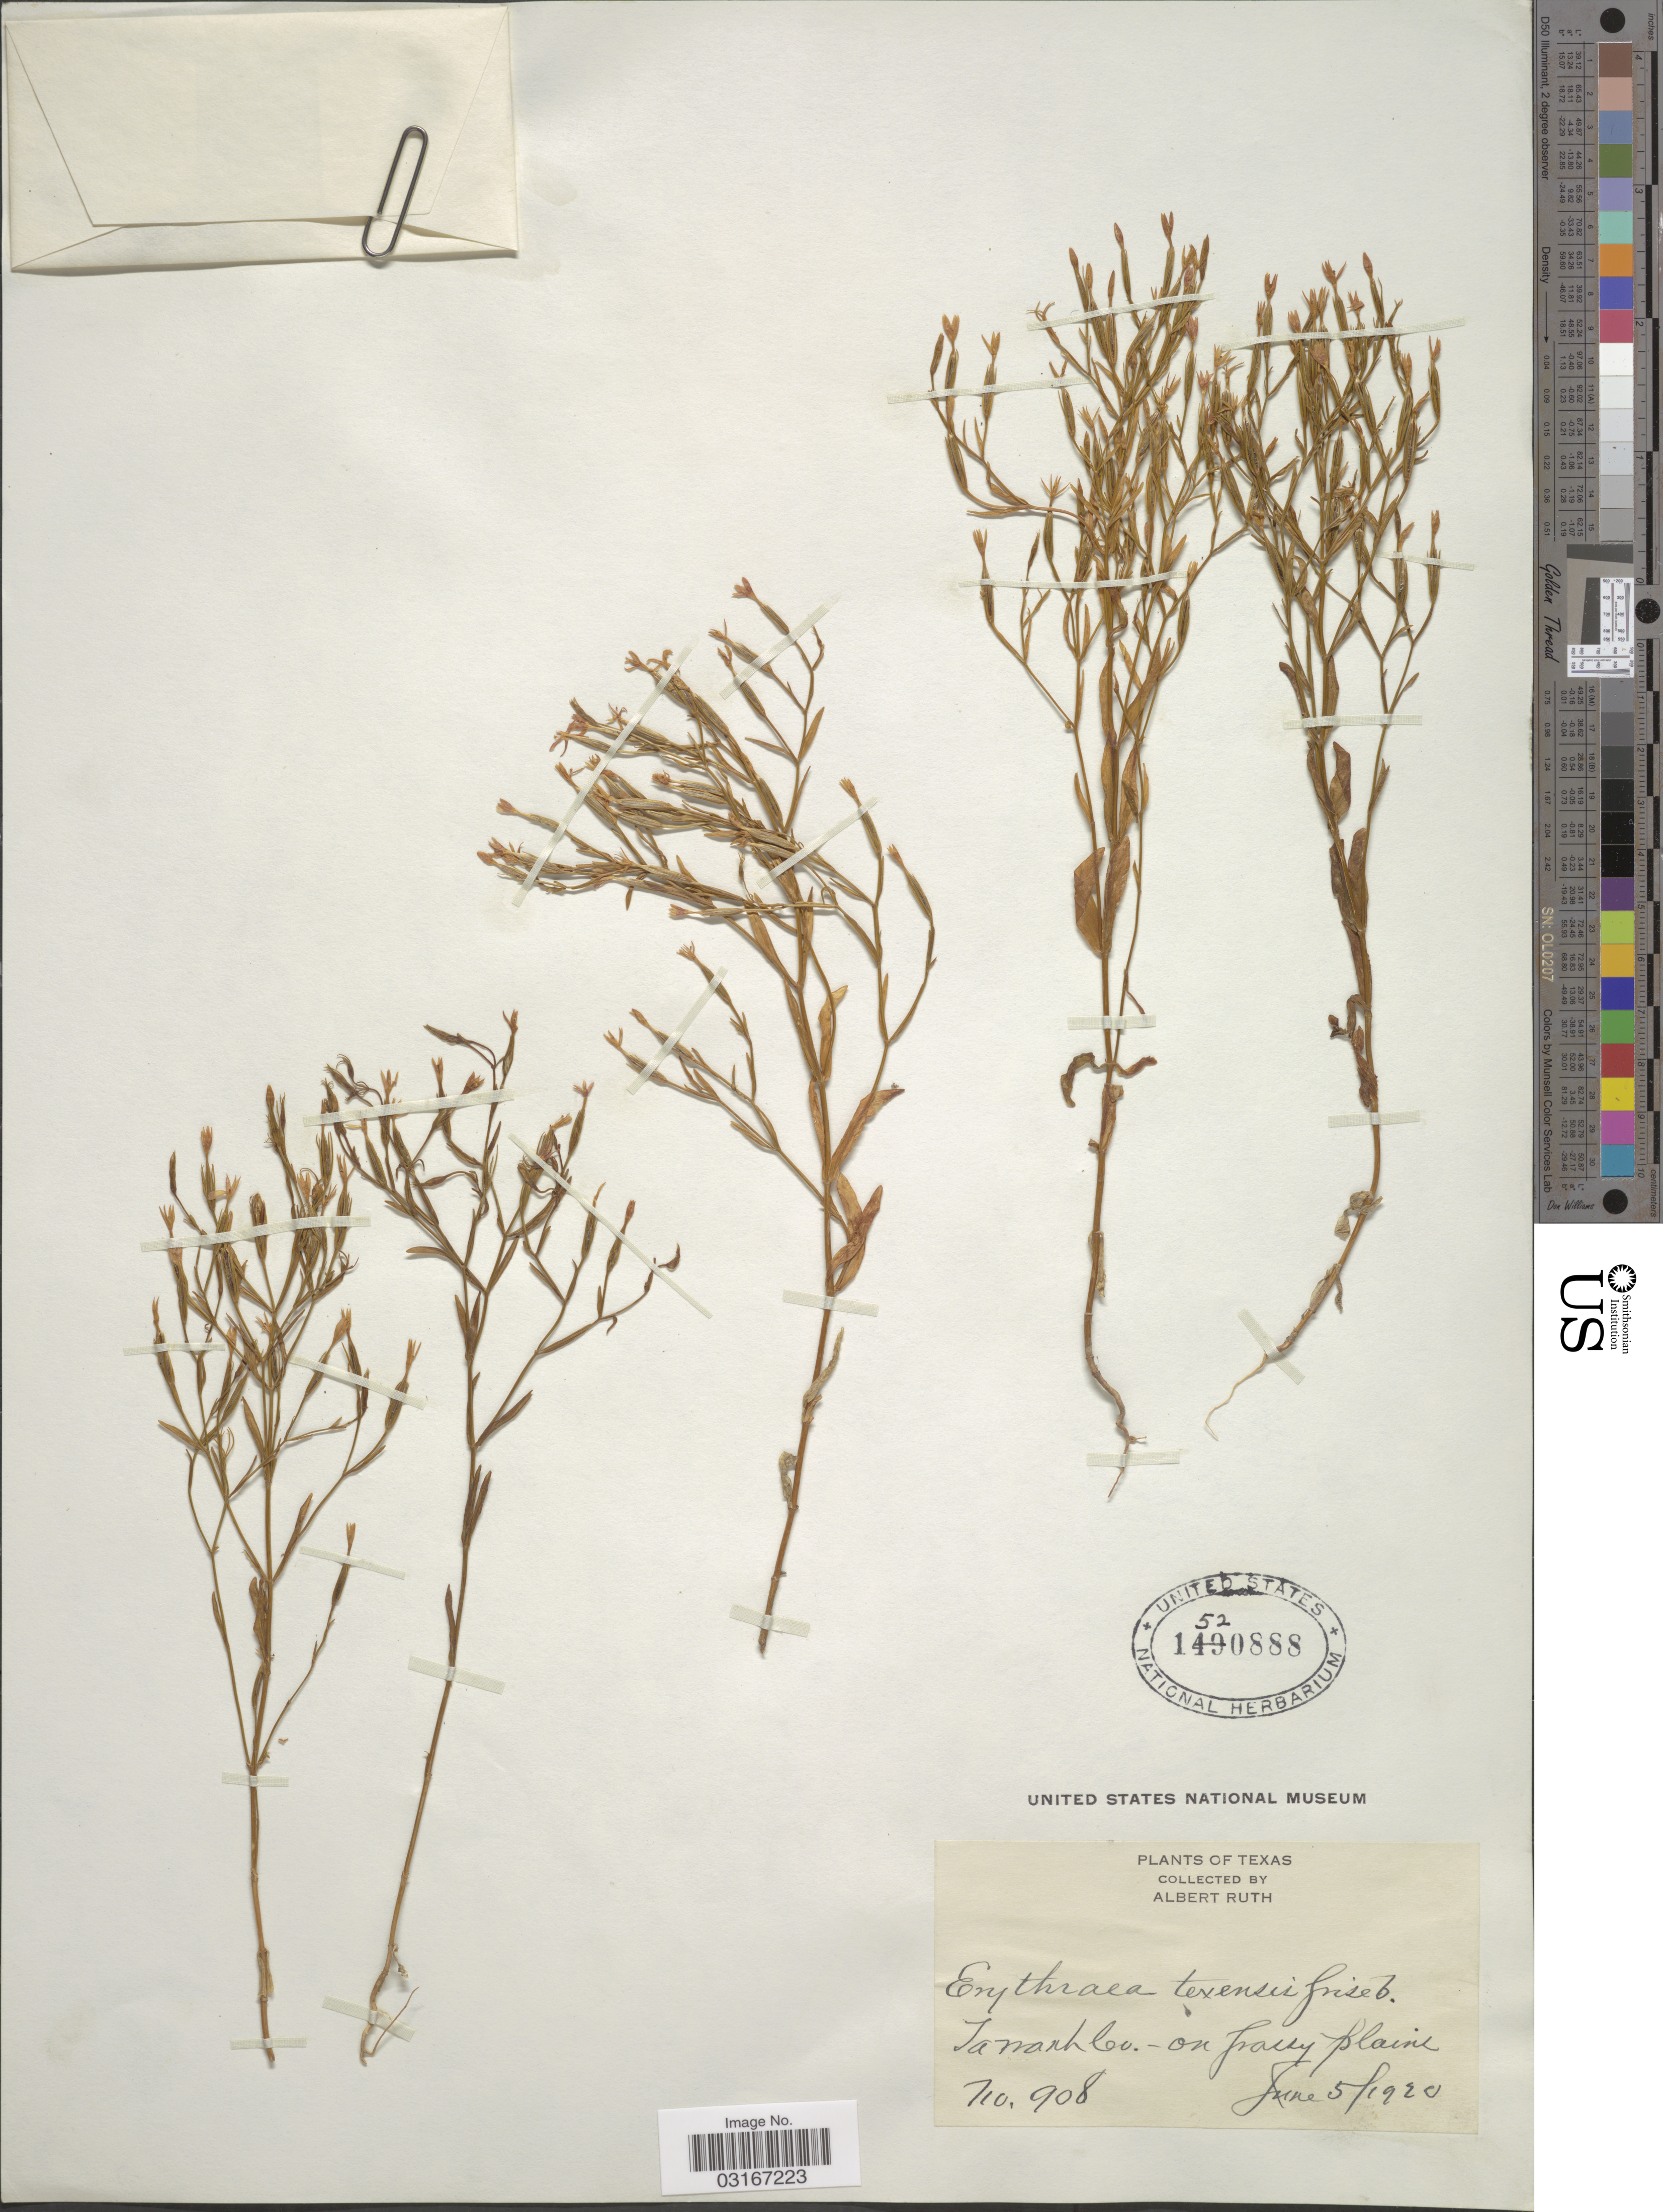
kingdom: Plantae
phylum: Tracheophyta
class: Magnoliopsida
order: Gentianales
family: Gentianaceae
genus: Centaurium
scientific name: Centaurium texense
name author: (Griseb.) Fernald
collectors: A. Ruth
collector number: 908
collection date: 1920-06-05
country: United States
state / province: Texas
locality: Tarrant Co. - on grassy plaine.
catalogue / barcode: US 1520888